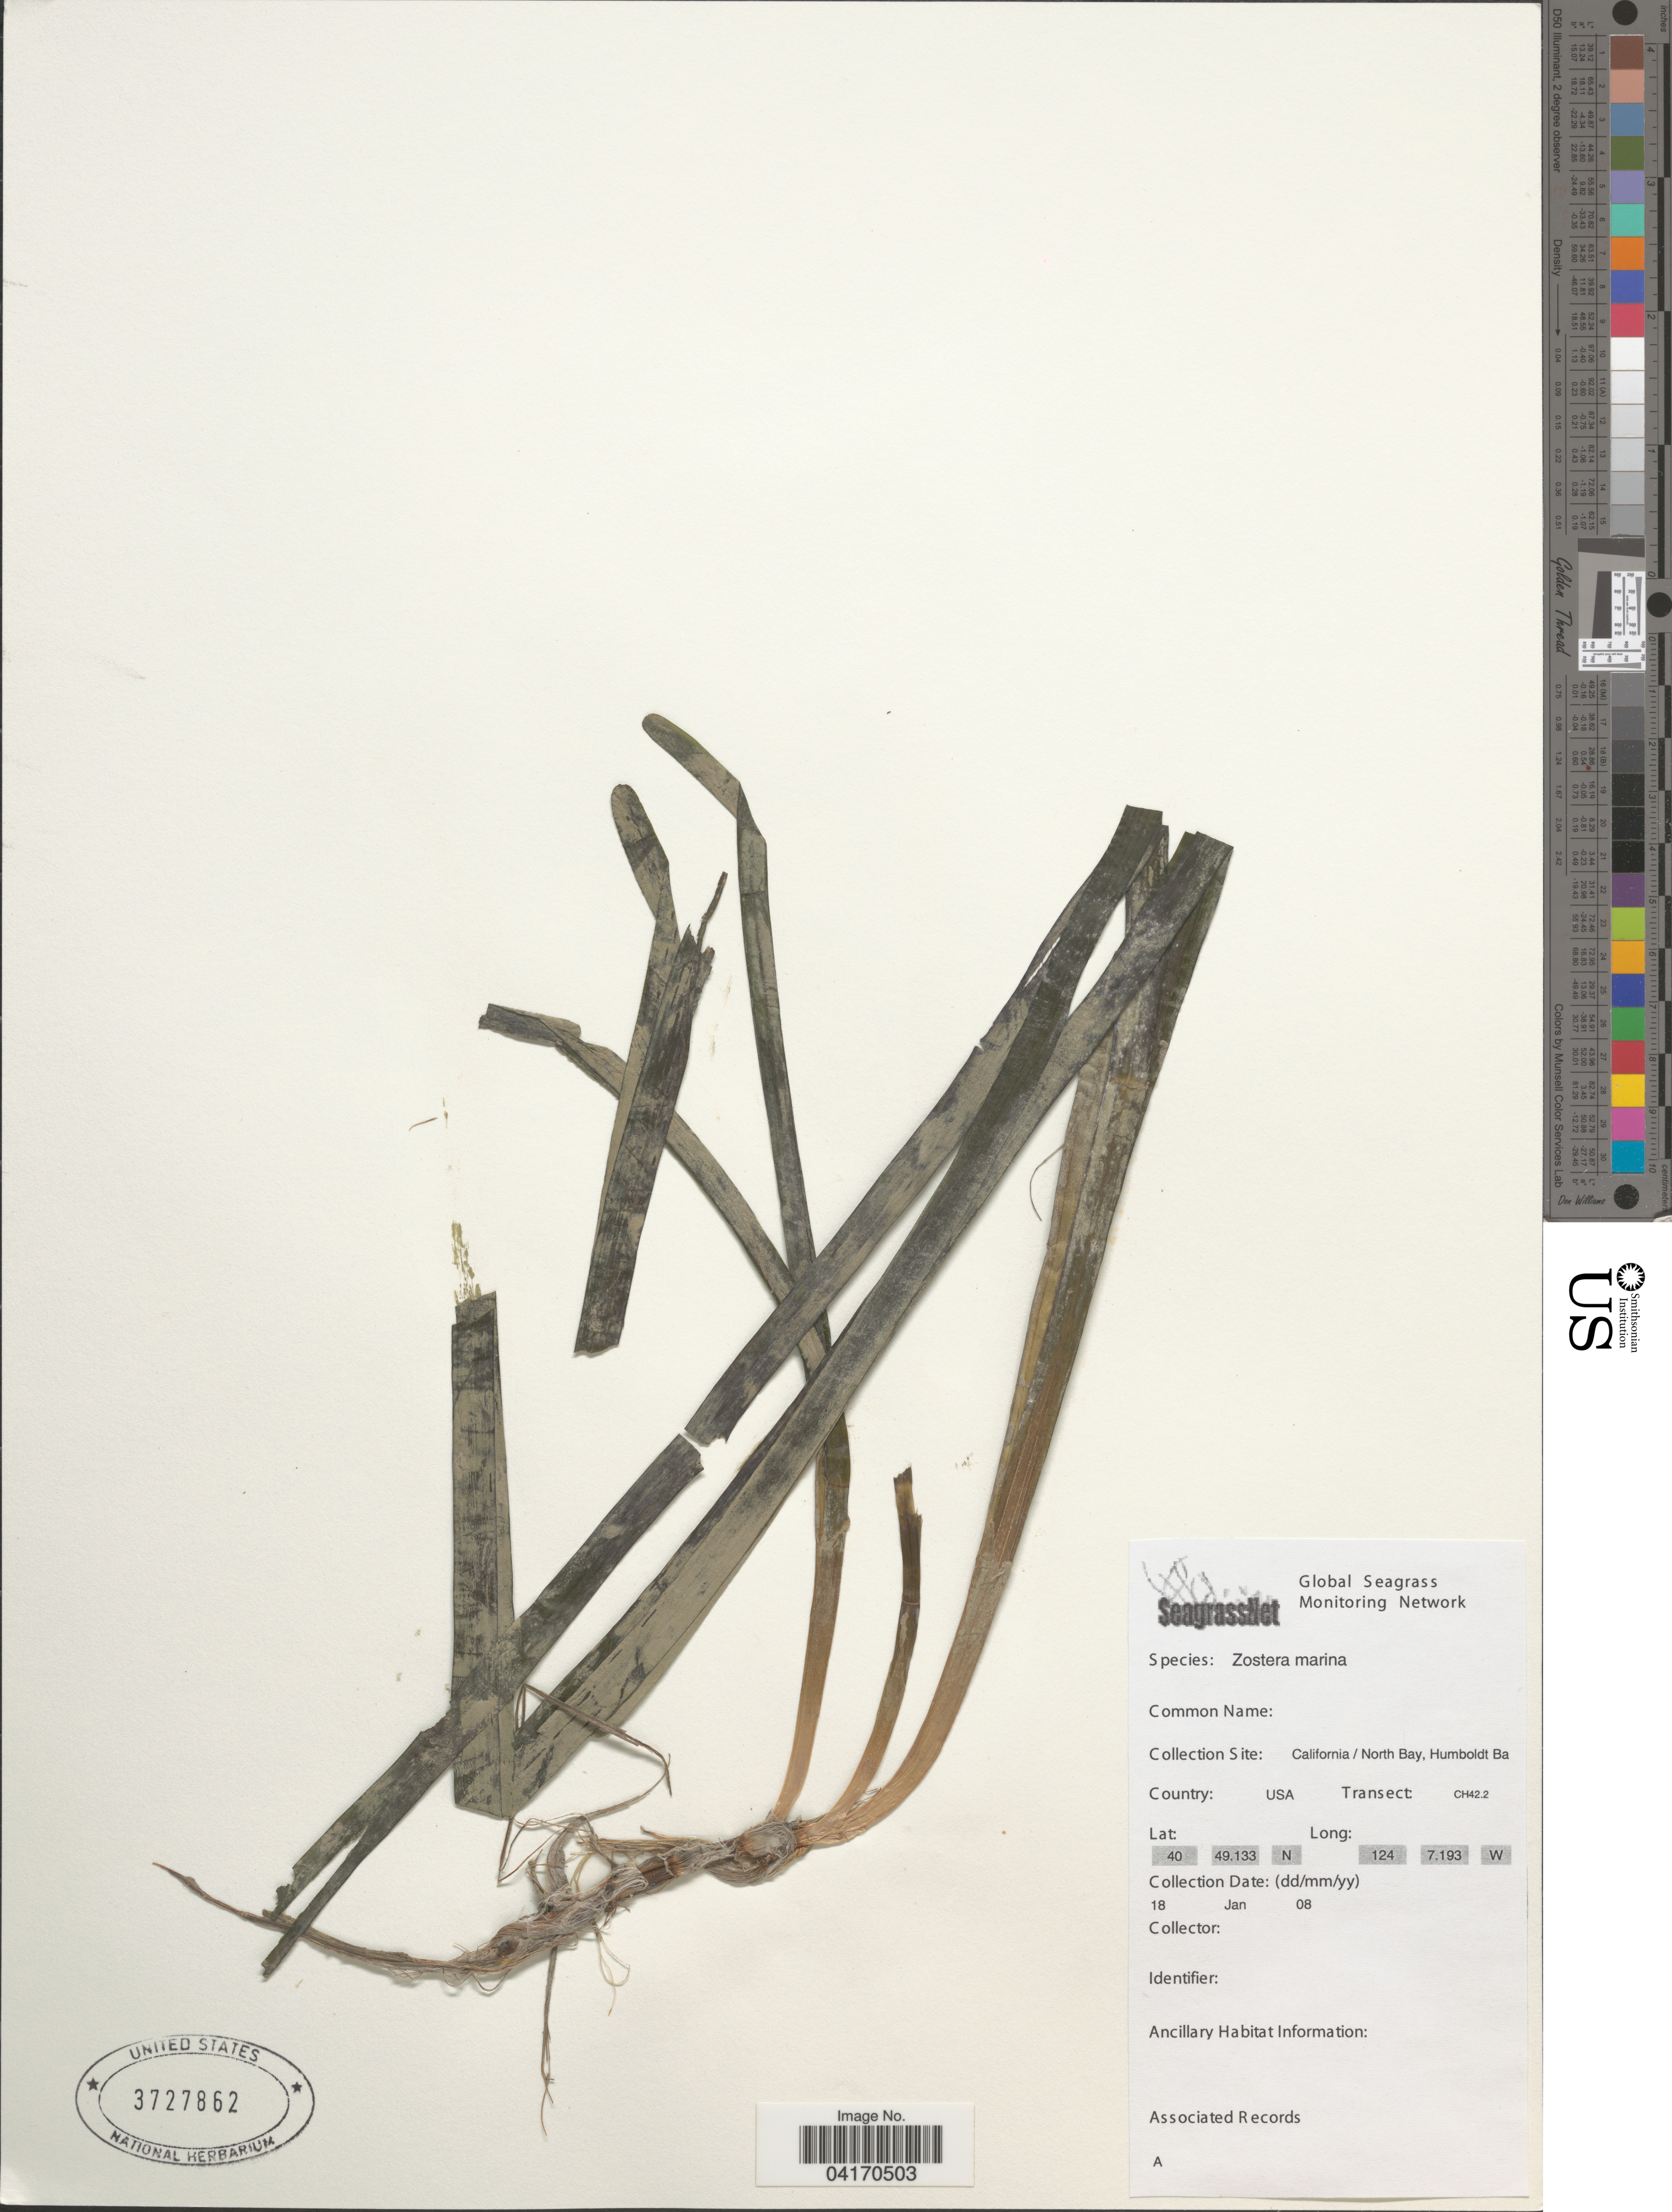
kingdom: Plantae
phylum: Tracheophyta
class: Liliopsida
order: Alismatales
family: Zosteraceae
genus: Zostera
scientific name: Zostera marina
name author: L.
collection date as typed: Transcribed d/m/y: 18/1/8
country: United States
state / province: California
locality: Collection Site: California / North Bay, Humboldt Ba. Transect: CH42.2.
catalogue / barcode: US 3727862